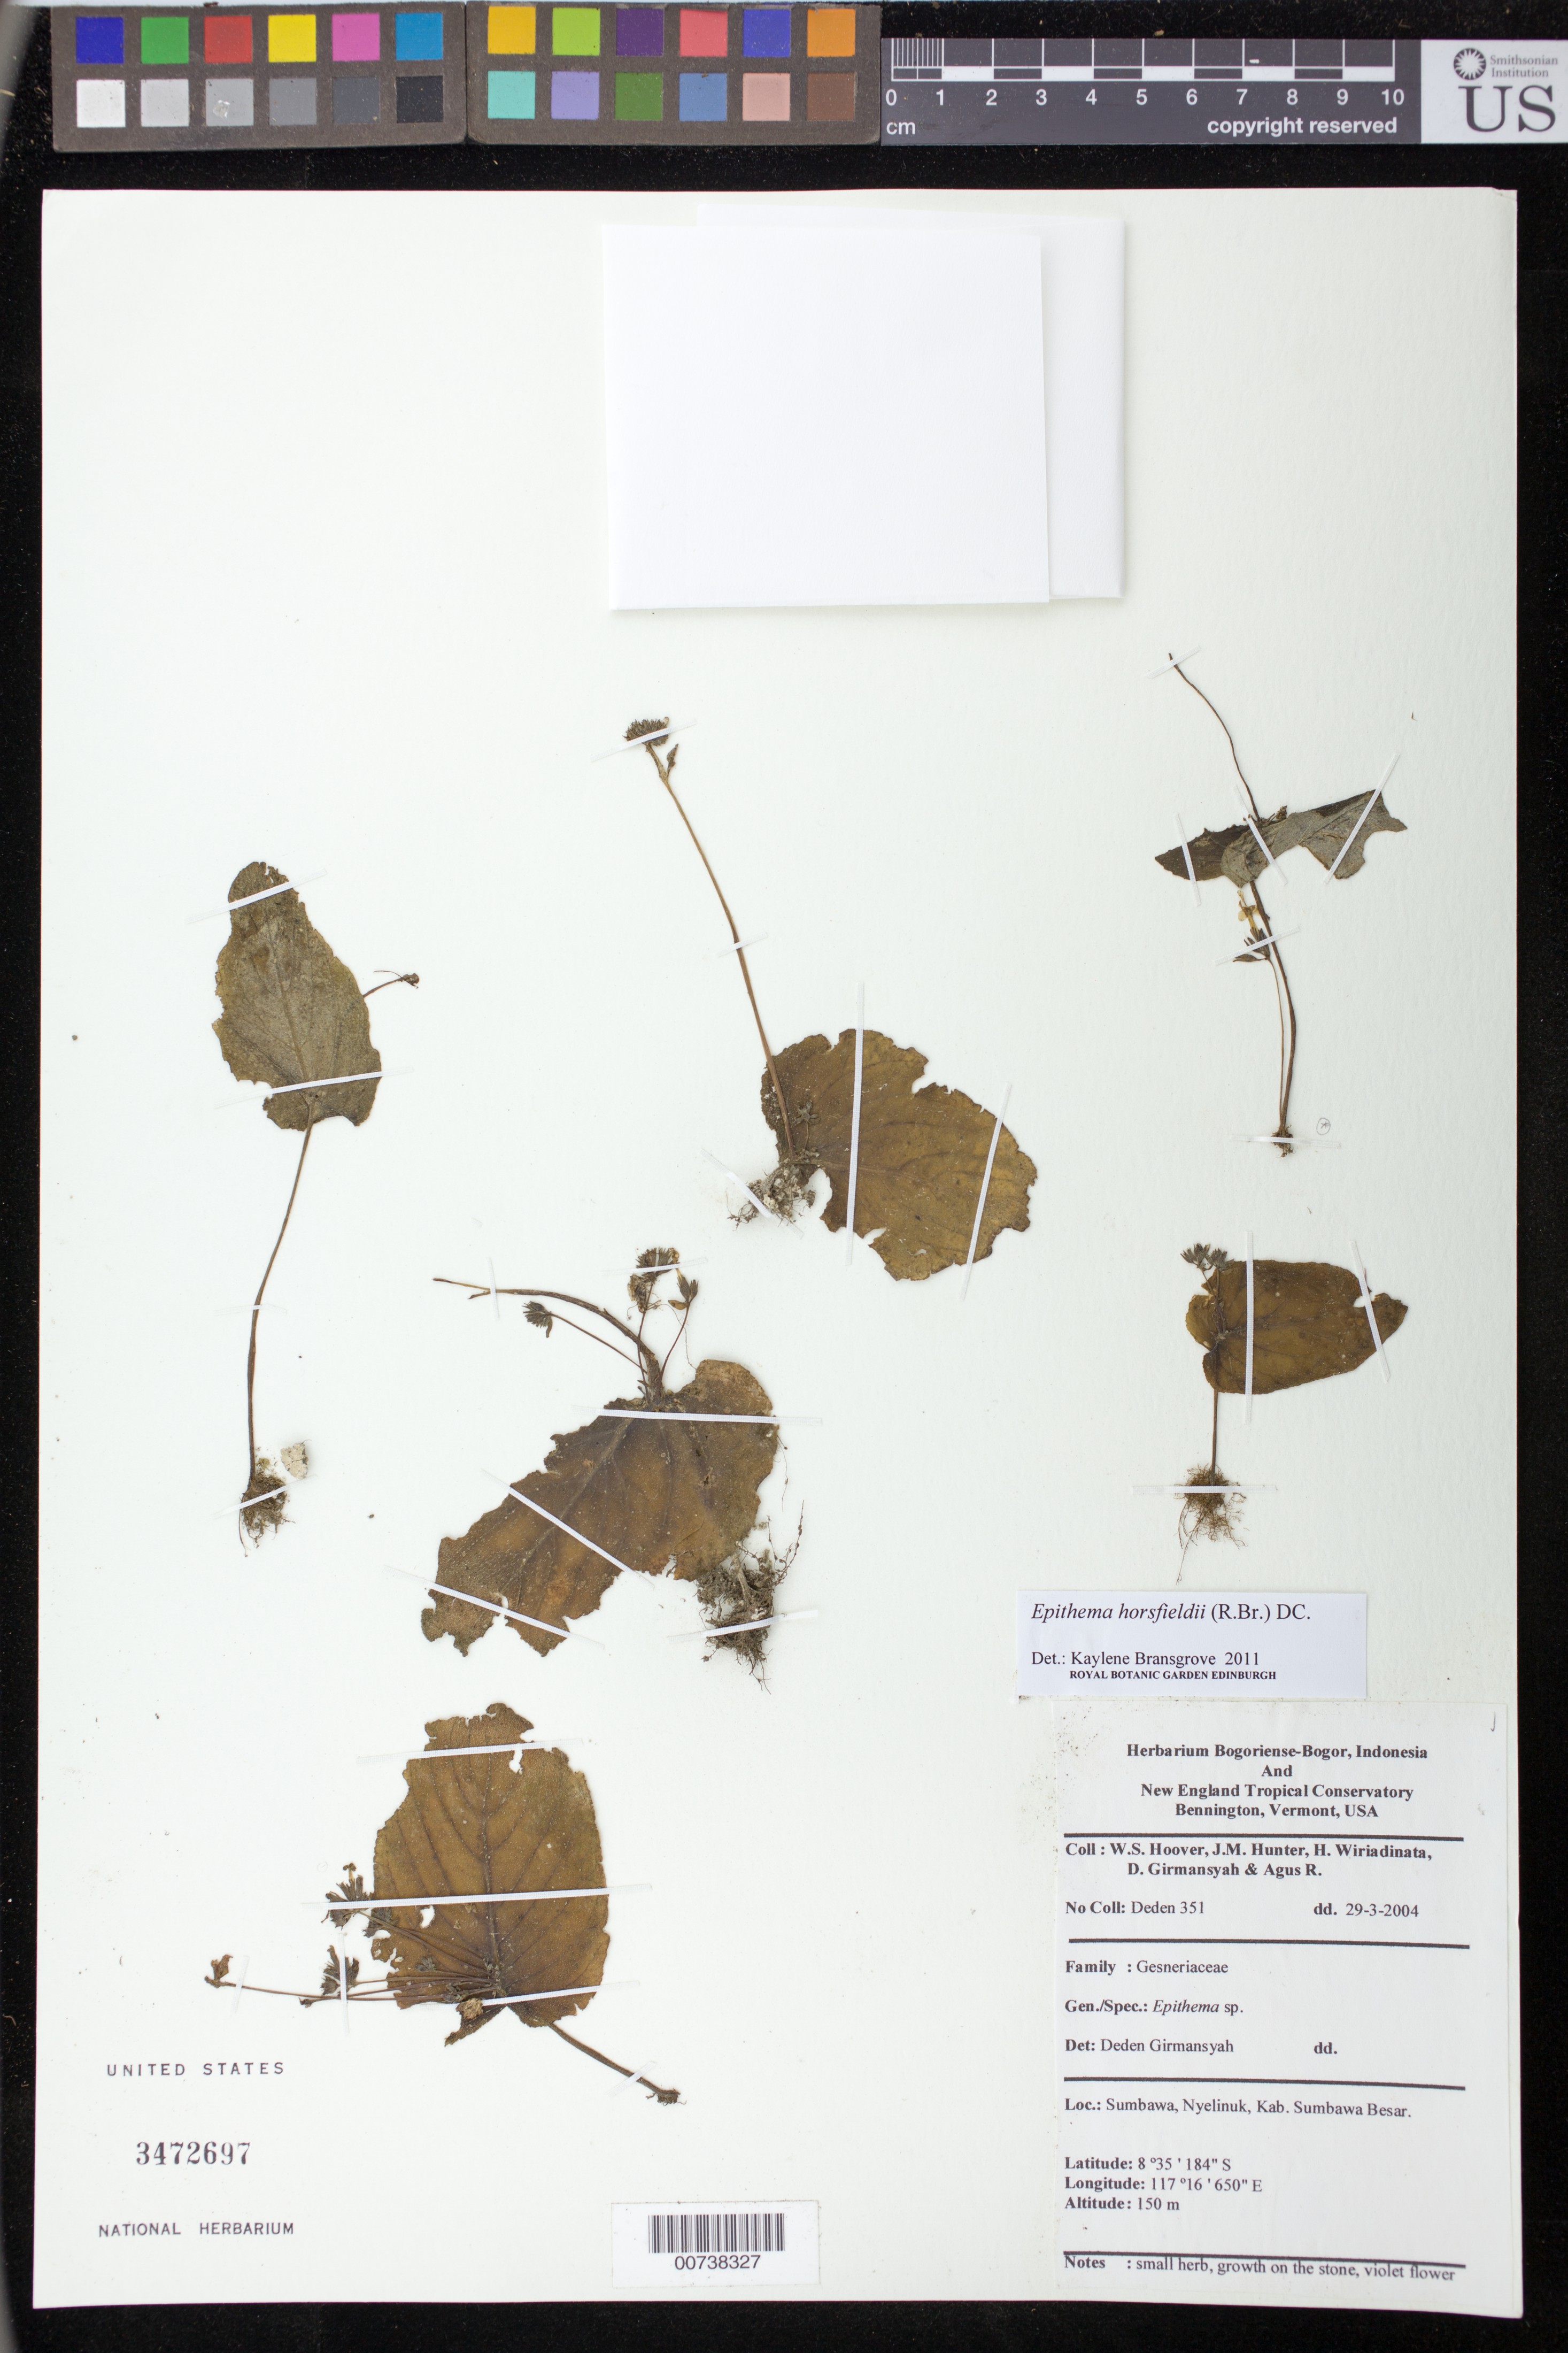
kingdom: Plantae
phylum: Tracheophyta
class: Magnoliopsida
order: Lamiales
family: Gesneriaceae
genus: Epithema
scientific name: Epithema horsfieldii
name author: R. Br.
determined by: Bransgrove, Kaylene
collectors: W. S. Hoover, J. Hunter, H. Wiriadinata, D. Girmansyah & A. Ruskandi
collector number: Deden 351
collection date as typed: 29 Mar 2004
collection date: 2004-03-29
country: Indonesia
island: Sumbawa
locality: Sumbawa, Nyelinuk, Kab. Sumbawa Besar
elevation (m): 150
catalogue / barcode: US 3472697